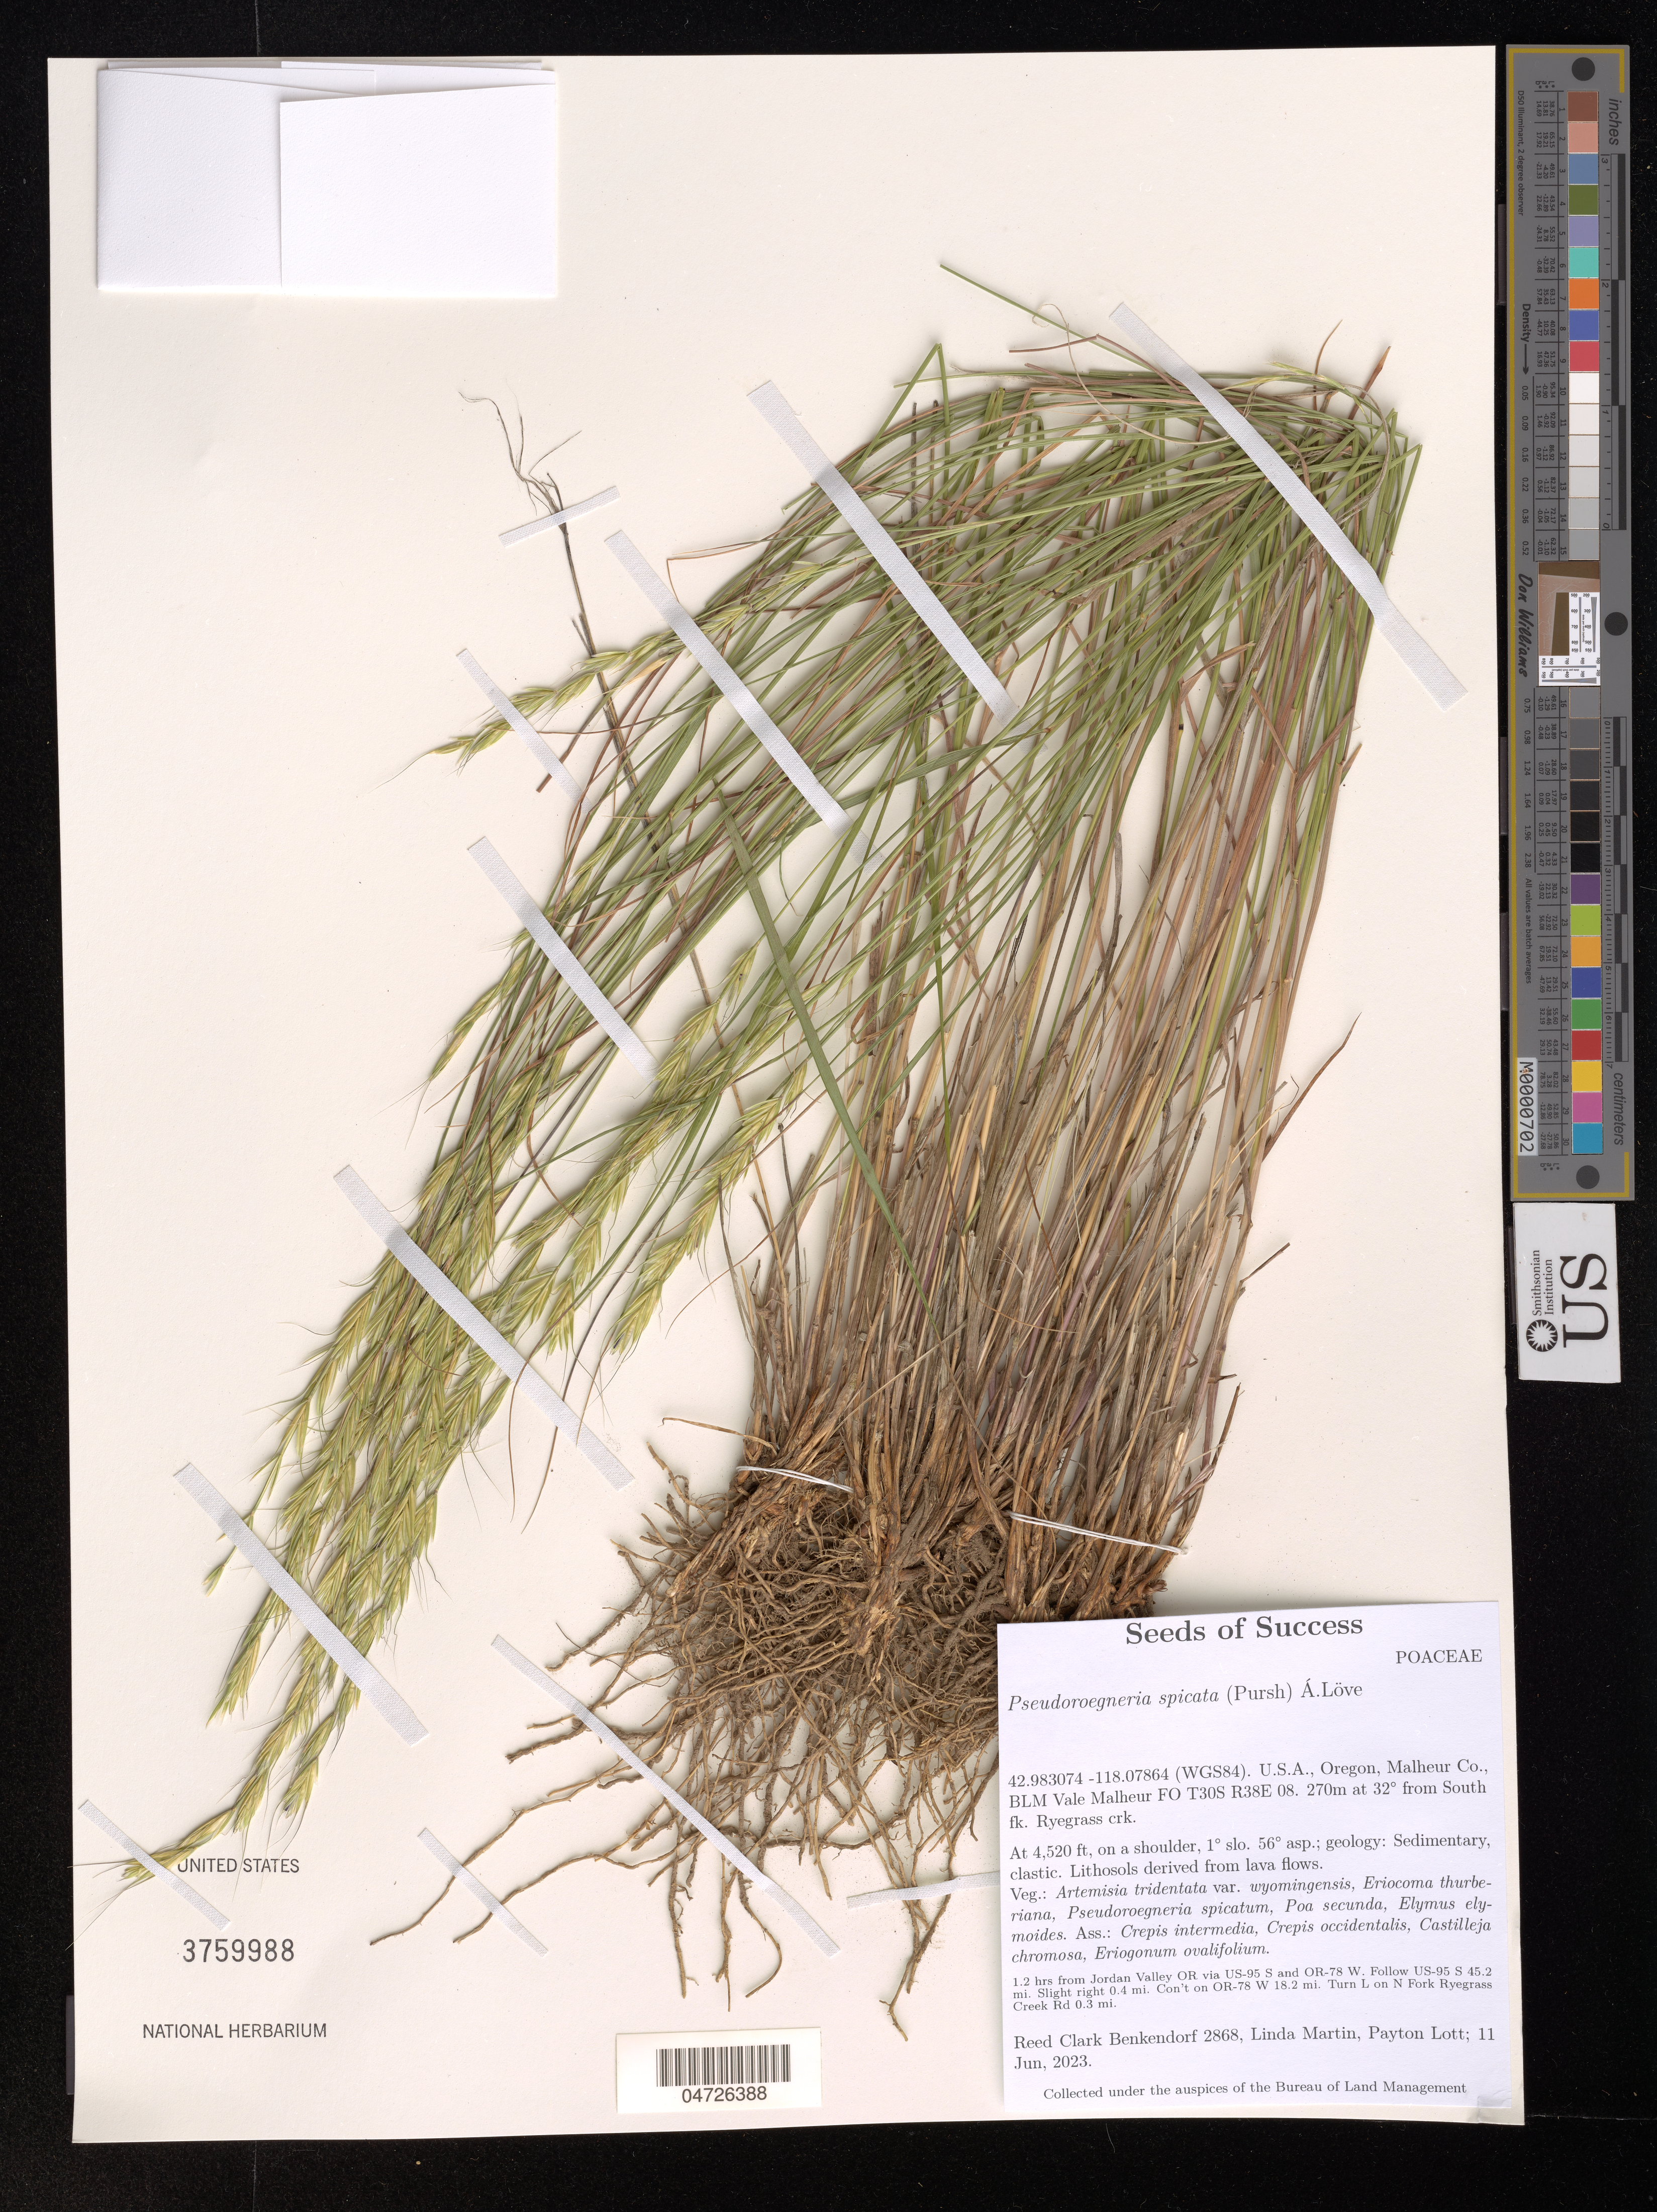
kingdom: Plantae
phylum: Tracheophyta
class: Liliopsida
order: Poales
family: Poaceae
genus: Pseudoroegneria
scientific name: Pseudoroegneria spicata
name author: (Pursh) Á. Löve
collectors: R. Benkendorf & P. Lott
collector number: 2868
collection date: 2023-06-11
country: United States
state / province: Oregon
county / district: Malheur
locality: (WGS84). Malheur Co., BLM Vale Malheur FO T30S R38E 08. 270m at 32º from South fk. Ryegrass crk. 1.2 hrs from Jordan Valley OR via US-95 S and OR-78 W. Follow US-95 S 45.2 mi. Slight right 0.4 mi. Con't on OR-78 W 18.2 mi. Turn L on N Fork Ryegrass Creek Rd 0.3 mi.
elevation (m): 1378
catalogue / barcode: US 3759988